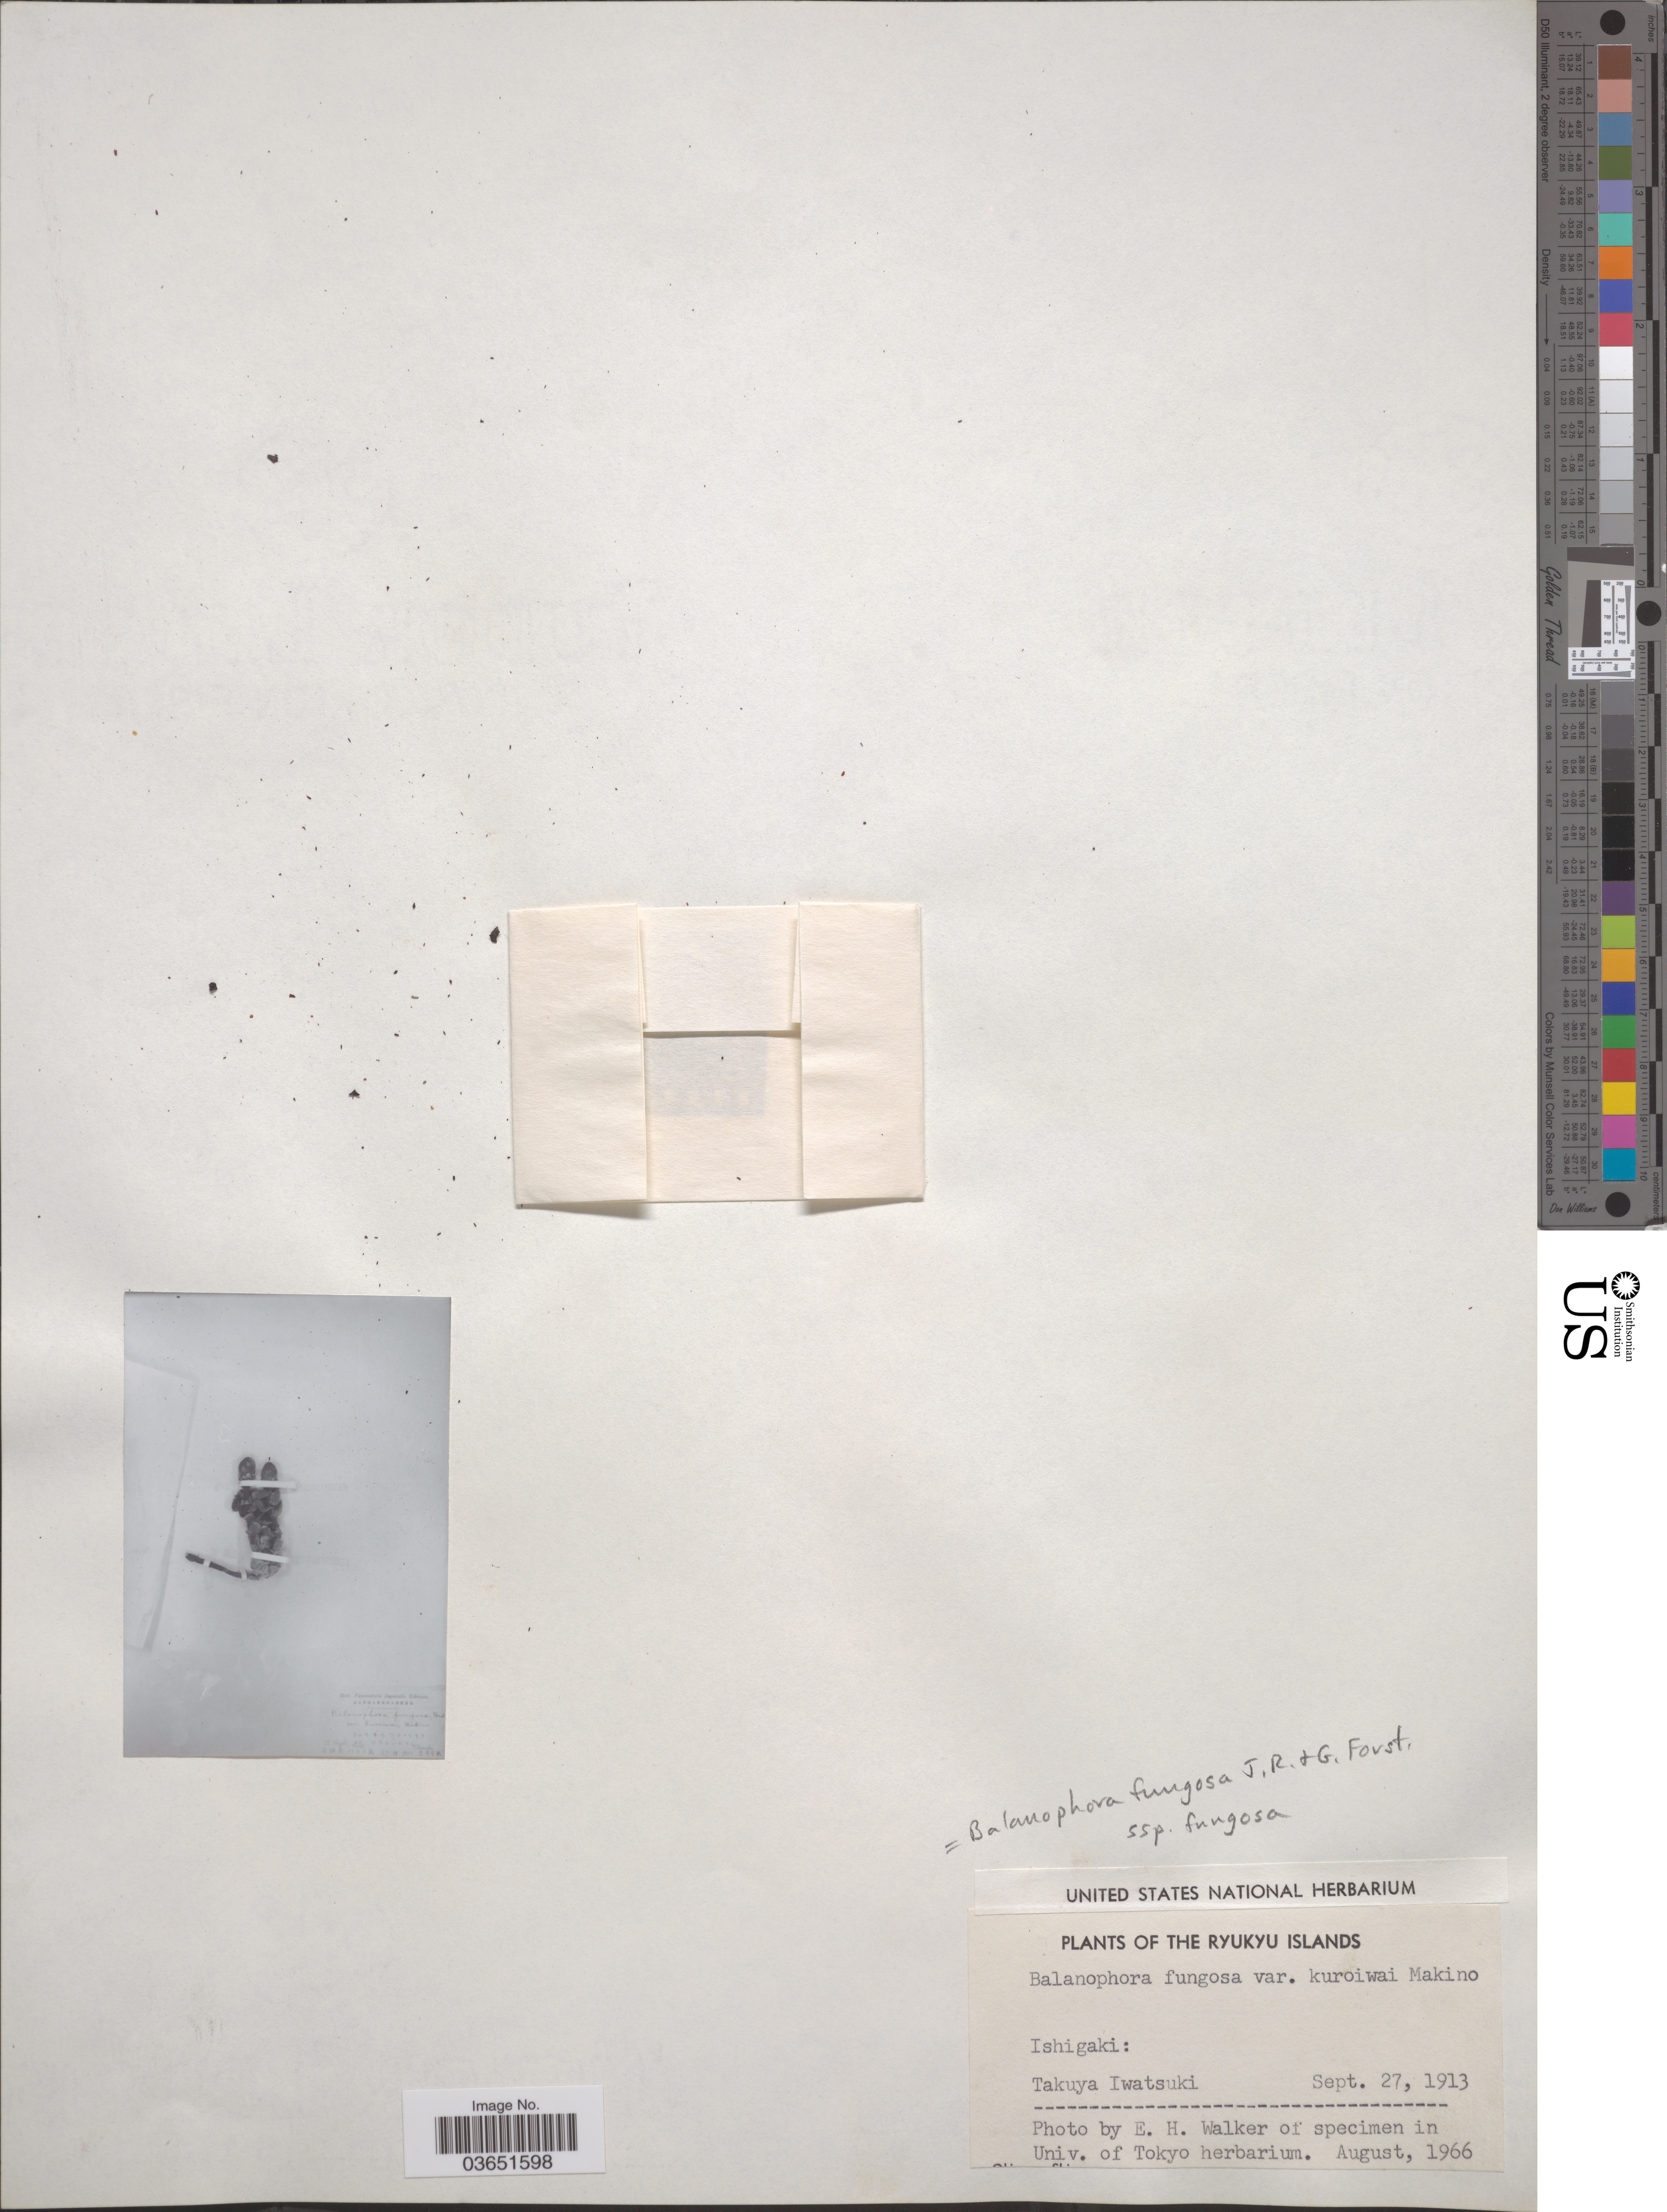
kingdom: Plantae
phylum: Tracheophyta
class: Magnoliopsida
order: Santalales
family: Balanophoraceae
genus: Balanophora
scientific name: Balanophora fungosa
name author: J.R. Forst. & G. Forst.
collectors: T. Iwatsuki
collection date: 1913-09-27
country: Japan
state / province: Okinawa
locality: The Ryukyu Islands. Ishigaki.